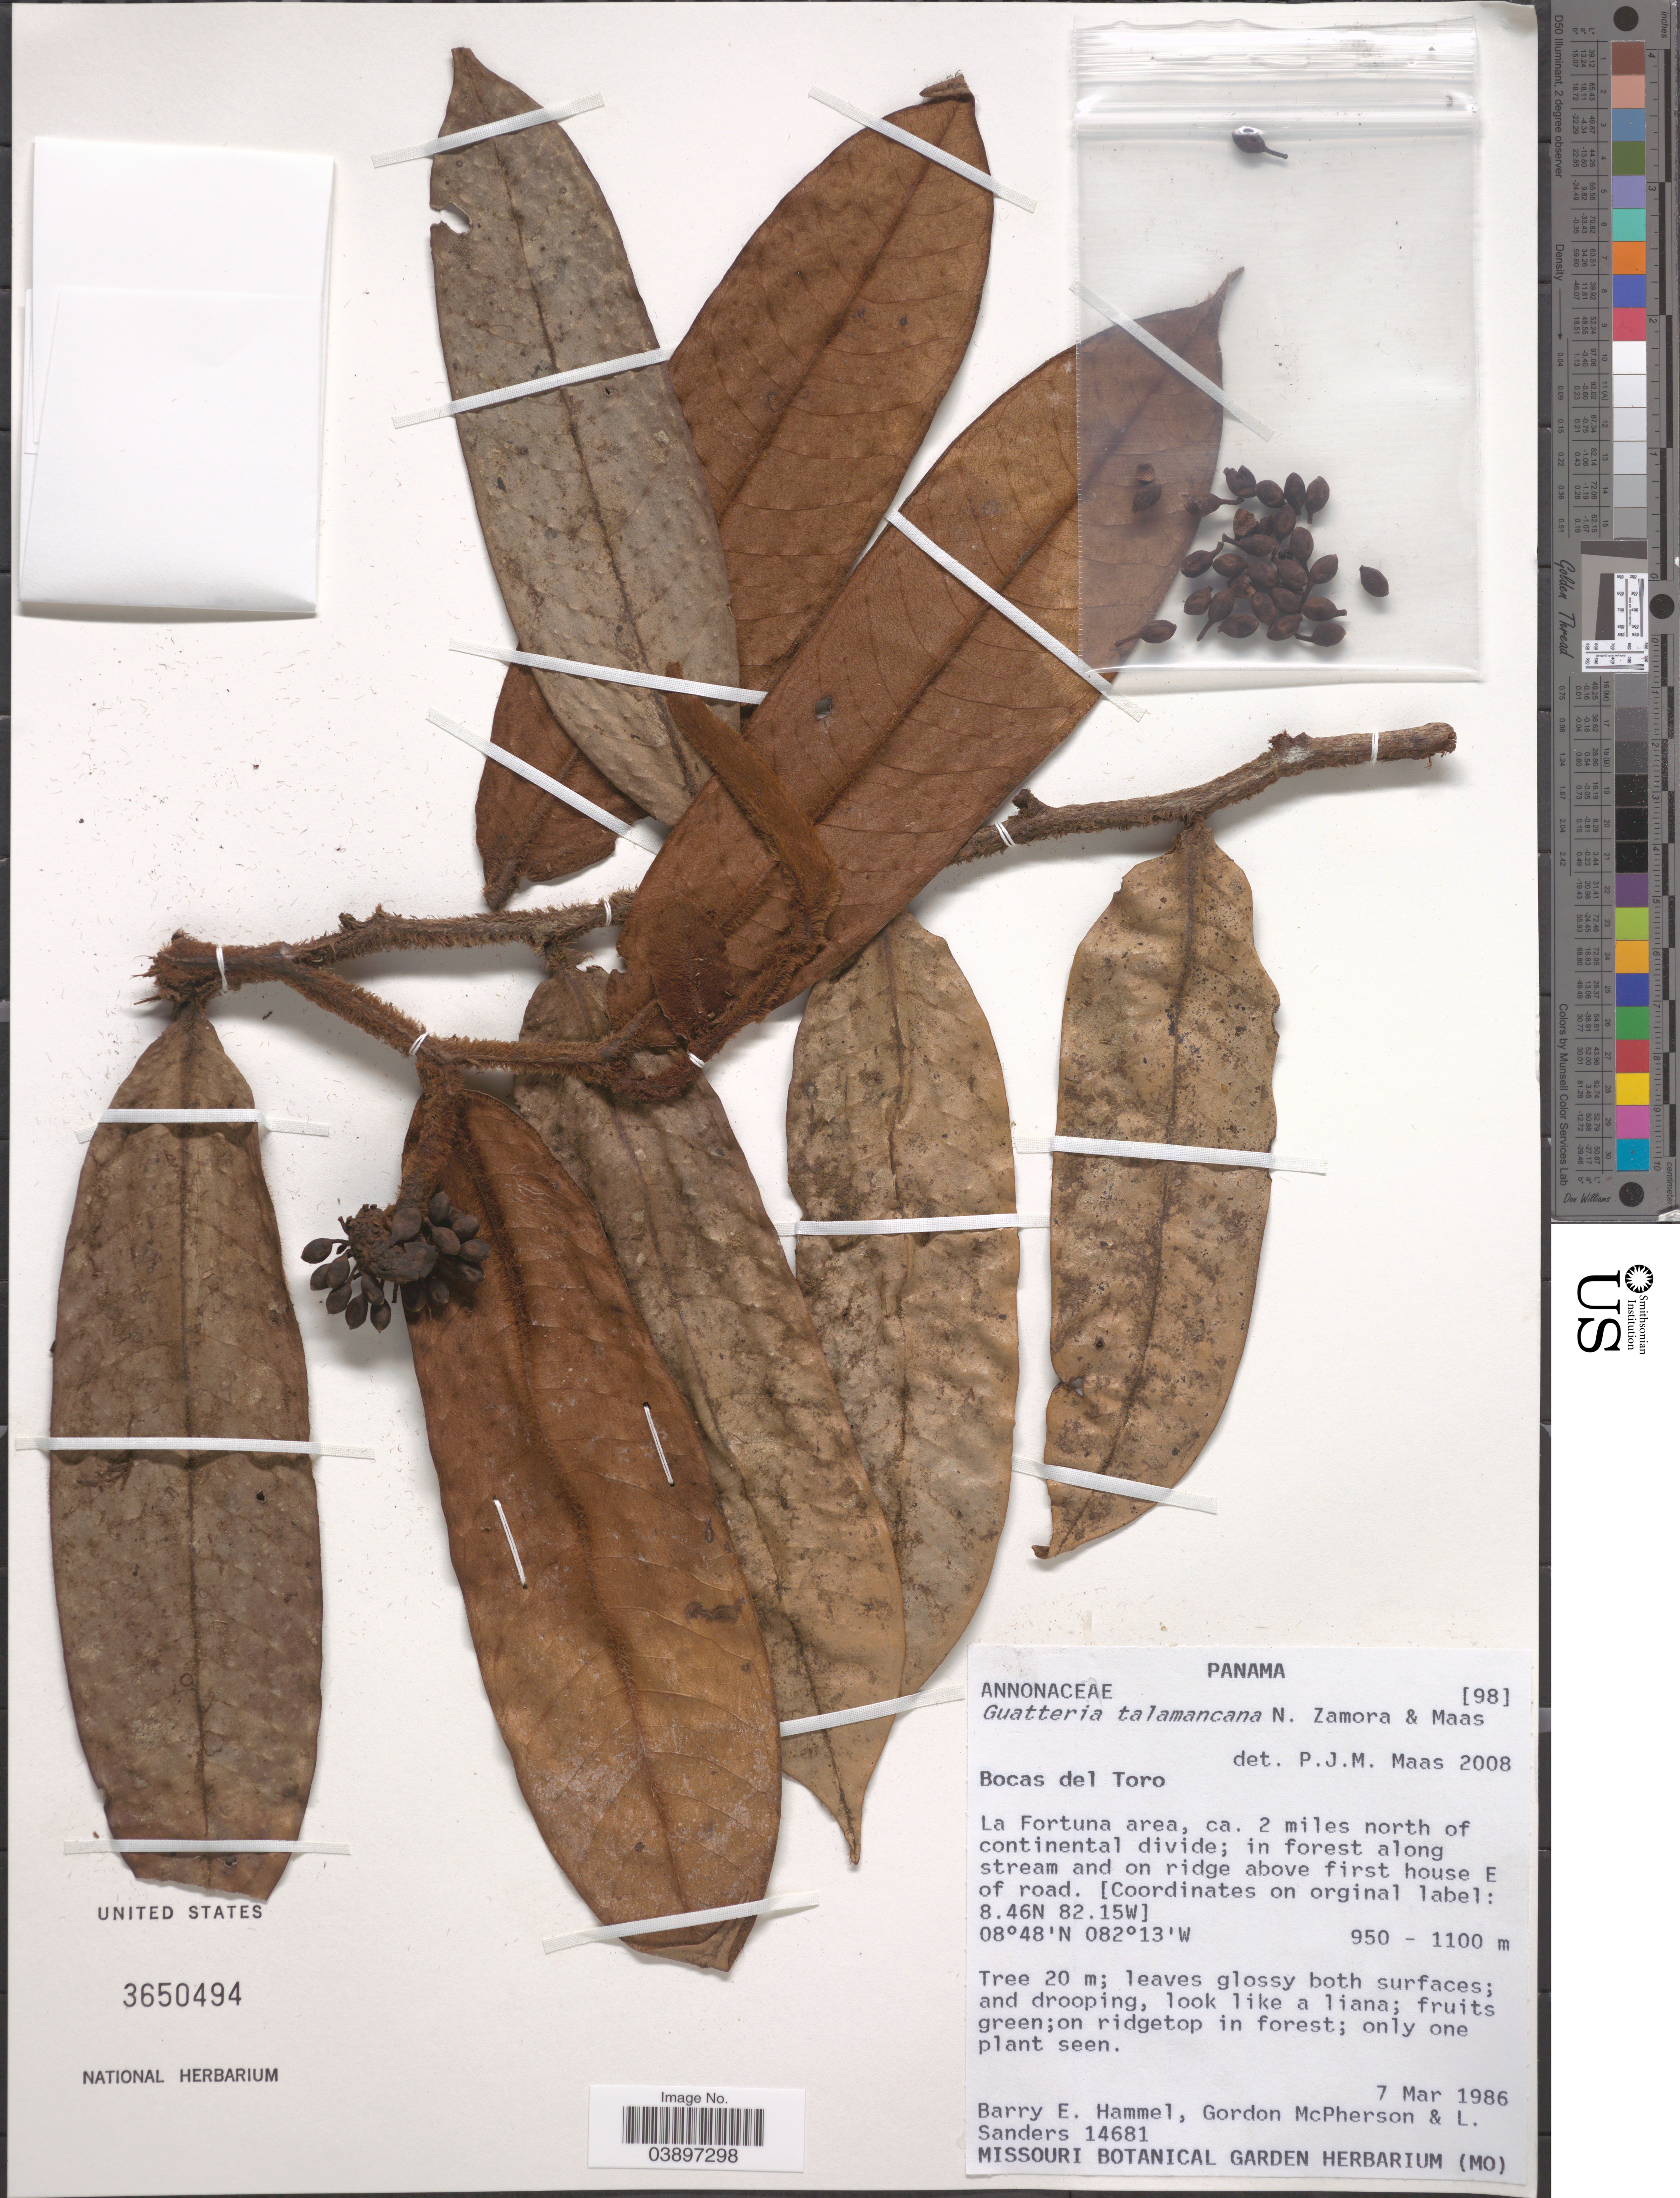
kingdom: Plantae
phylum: Tracheophyta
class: Magnoliopsida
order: Magnoliales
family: Annonaceae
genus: Guatteria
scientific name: Guatteria talamancana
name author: N. Zamora & Maas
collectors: B. Hammel, G. McPherson & L. Sanders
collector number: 14681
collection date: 1986-03-07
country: Panama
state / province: Bocas del Toro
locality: La Fortuna area, ca. 2 miles north of continental divide; in forest along stream and on ridge above first house E of road.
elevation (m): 950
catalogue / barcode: US 3650494